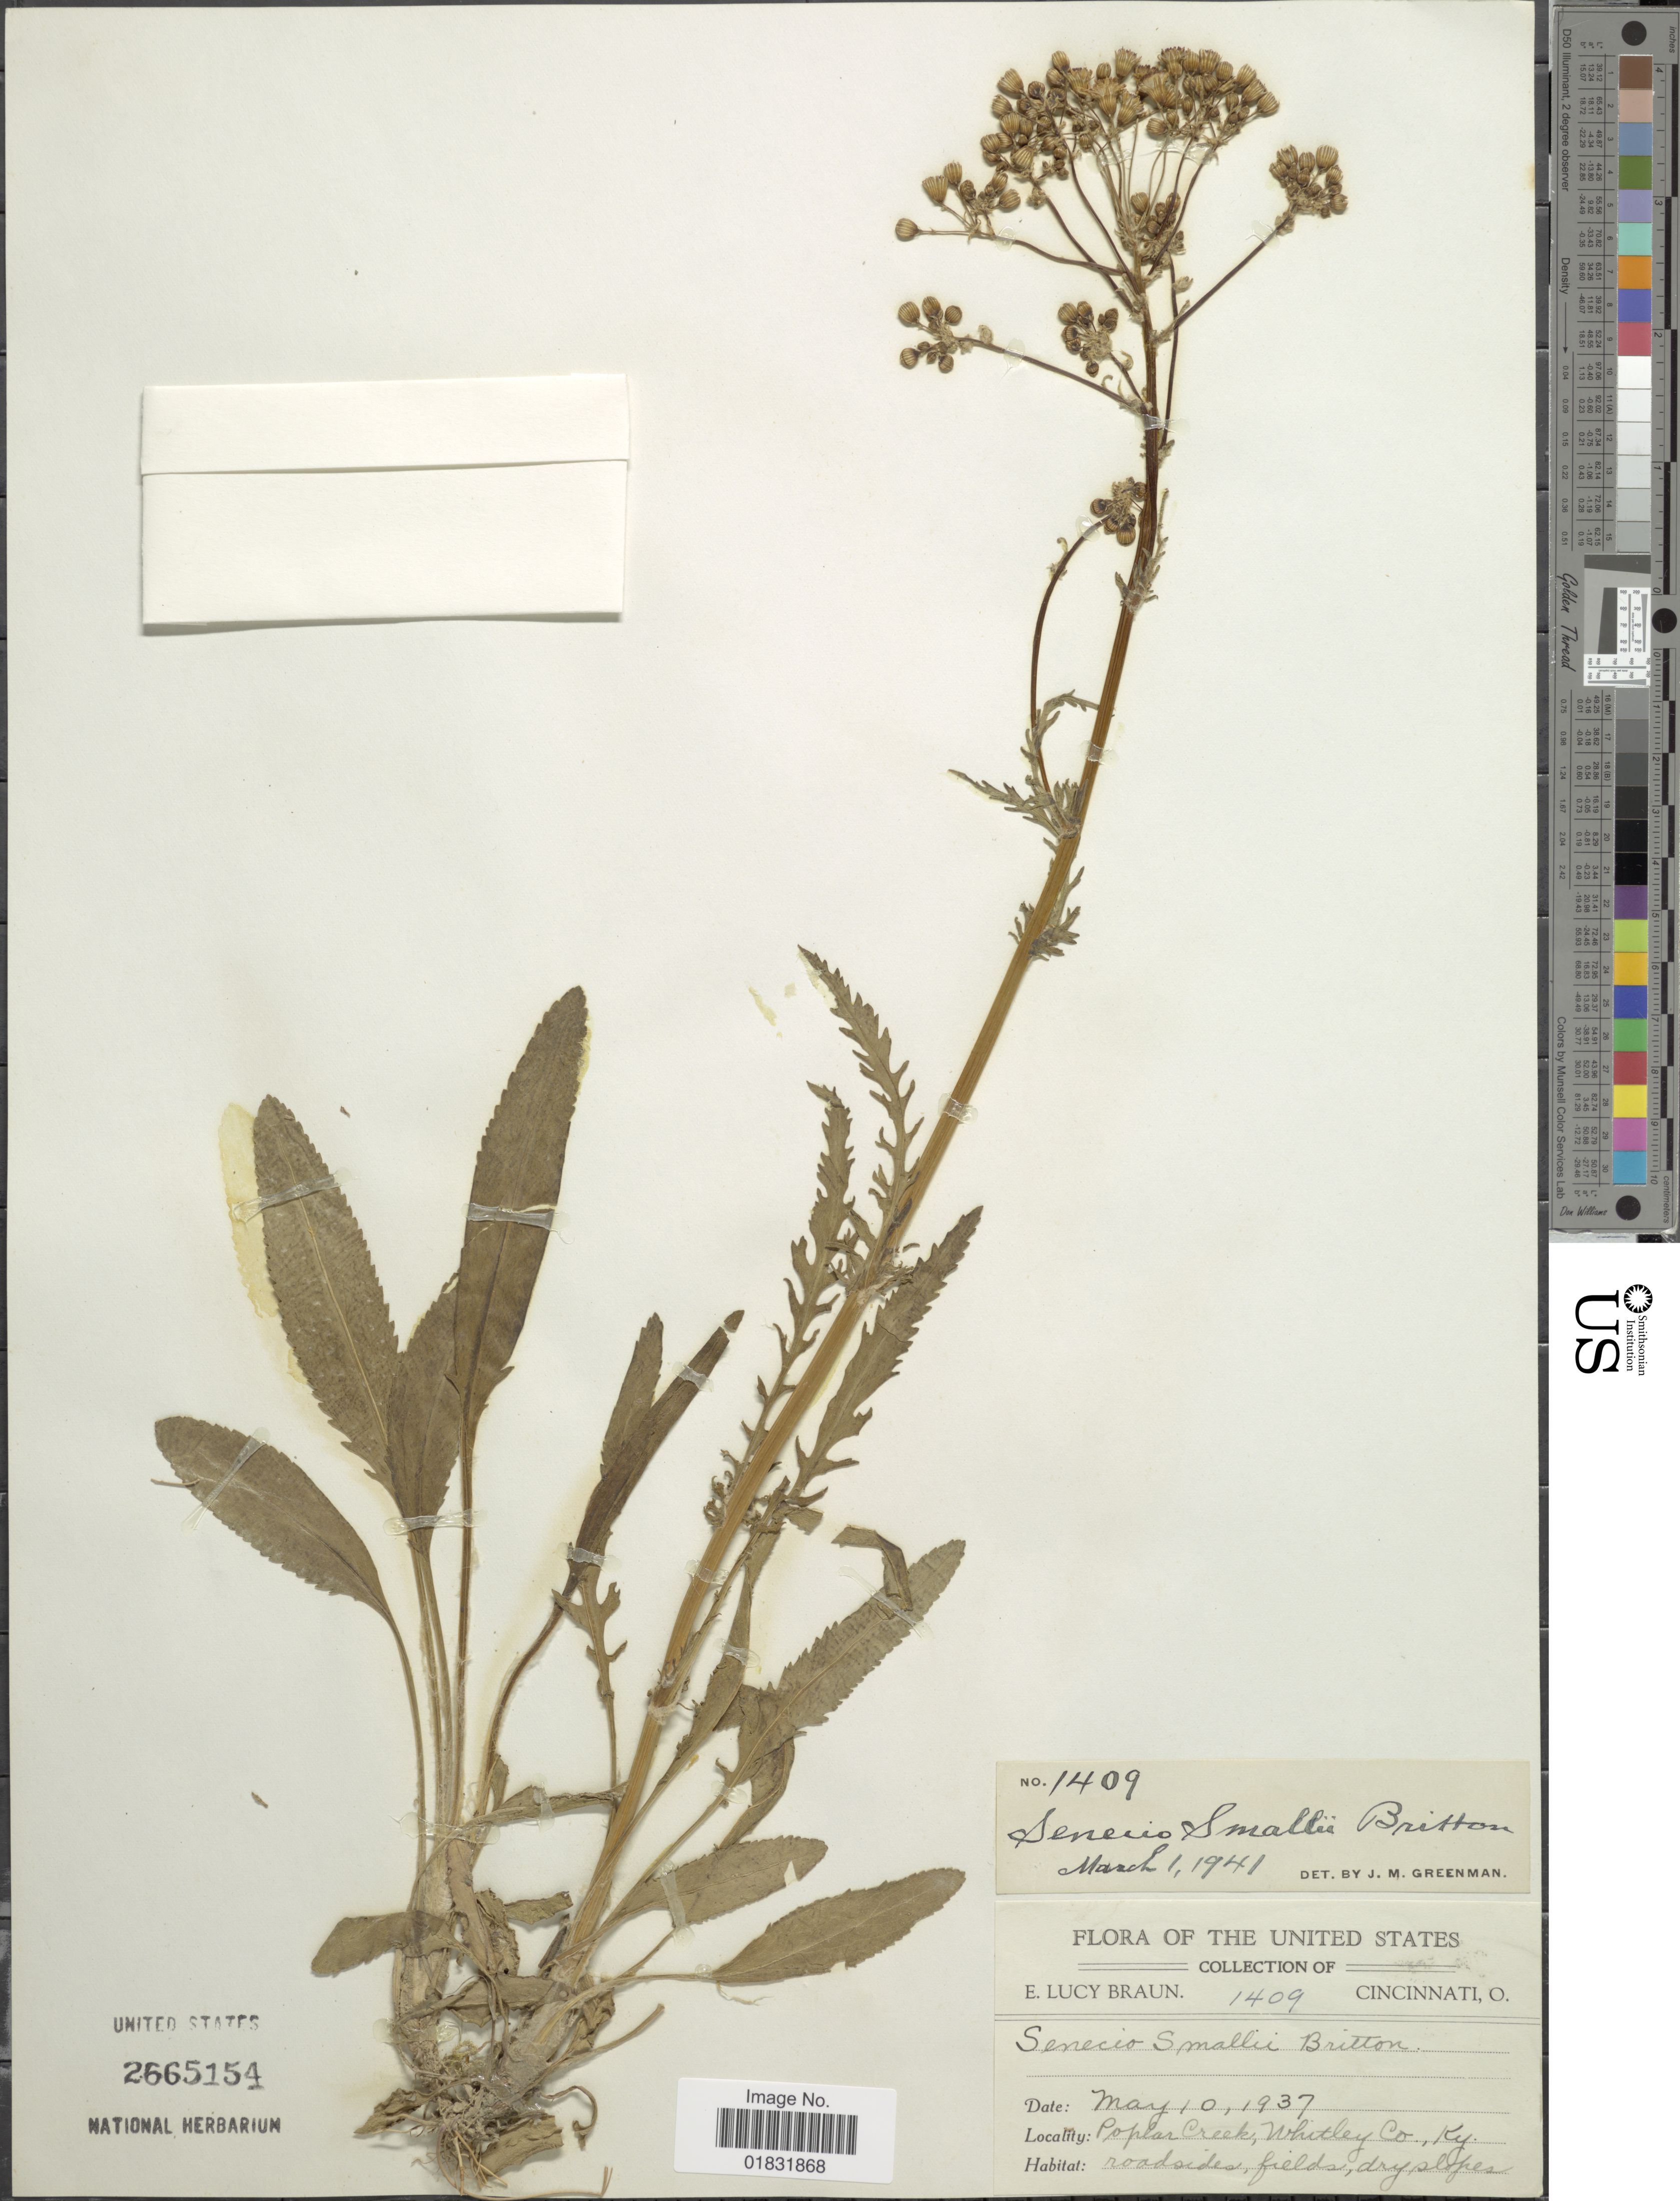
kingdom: Plantae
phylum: Tracheophyta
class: Magnoliopsida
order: Asterales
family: Asteraceae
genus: Packera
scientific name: Packera smallii Britton comb ined.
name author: Britton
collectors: E. L. Braun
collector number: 1409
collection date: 1937-05-10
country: United States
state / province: Kentucky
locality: Poplar Creek, Whitley Co., roadsides, fields, dry slopes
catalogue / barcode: US 2665154